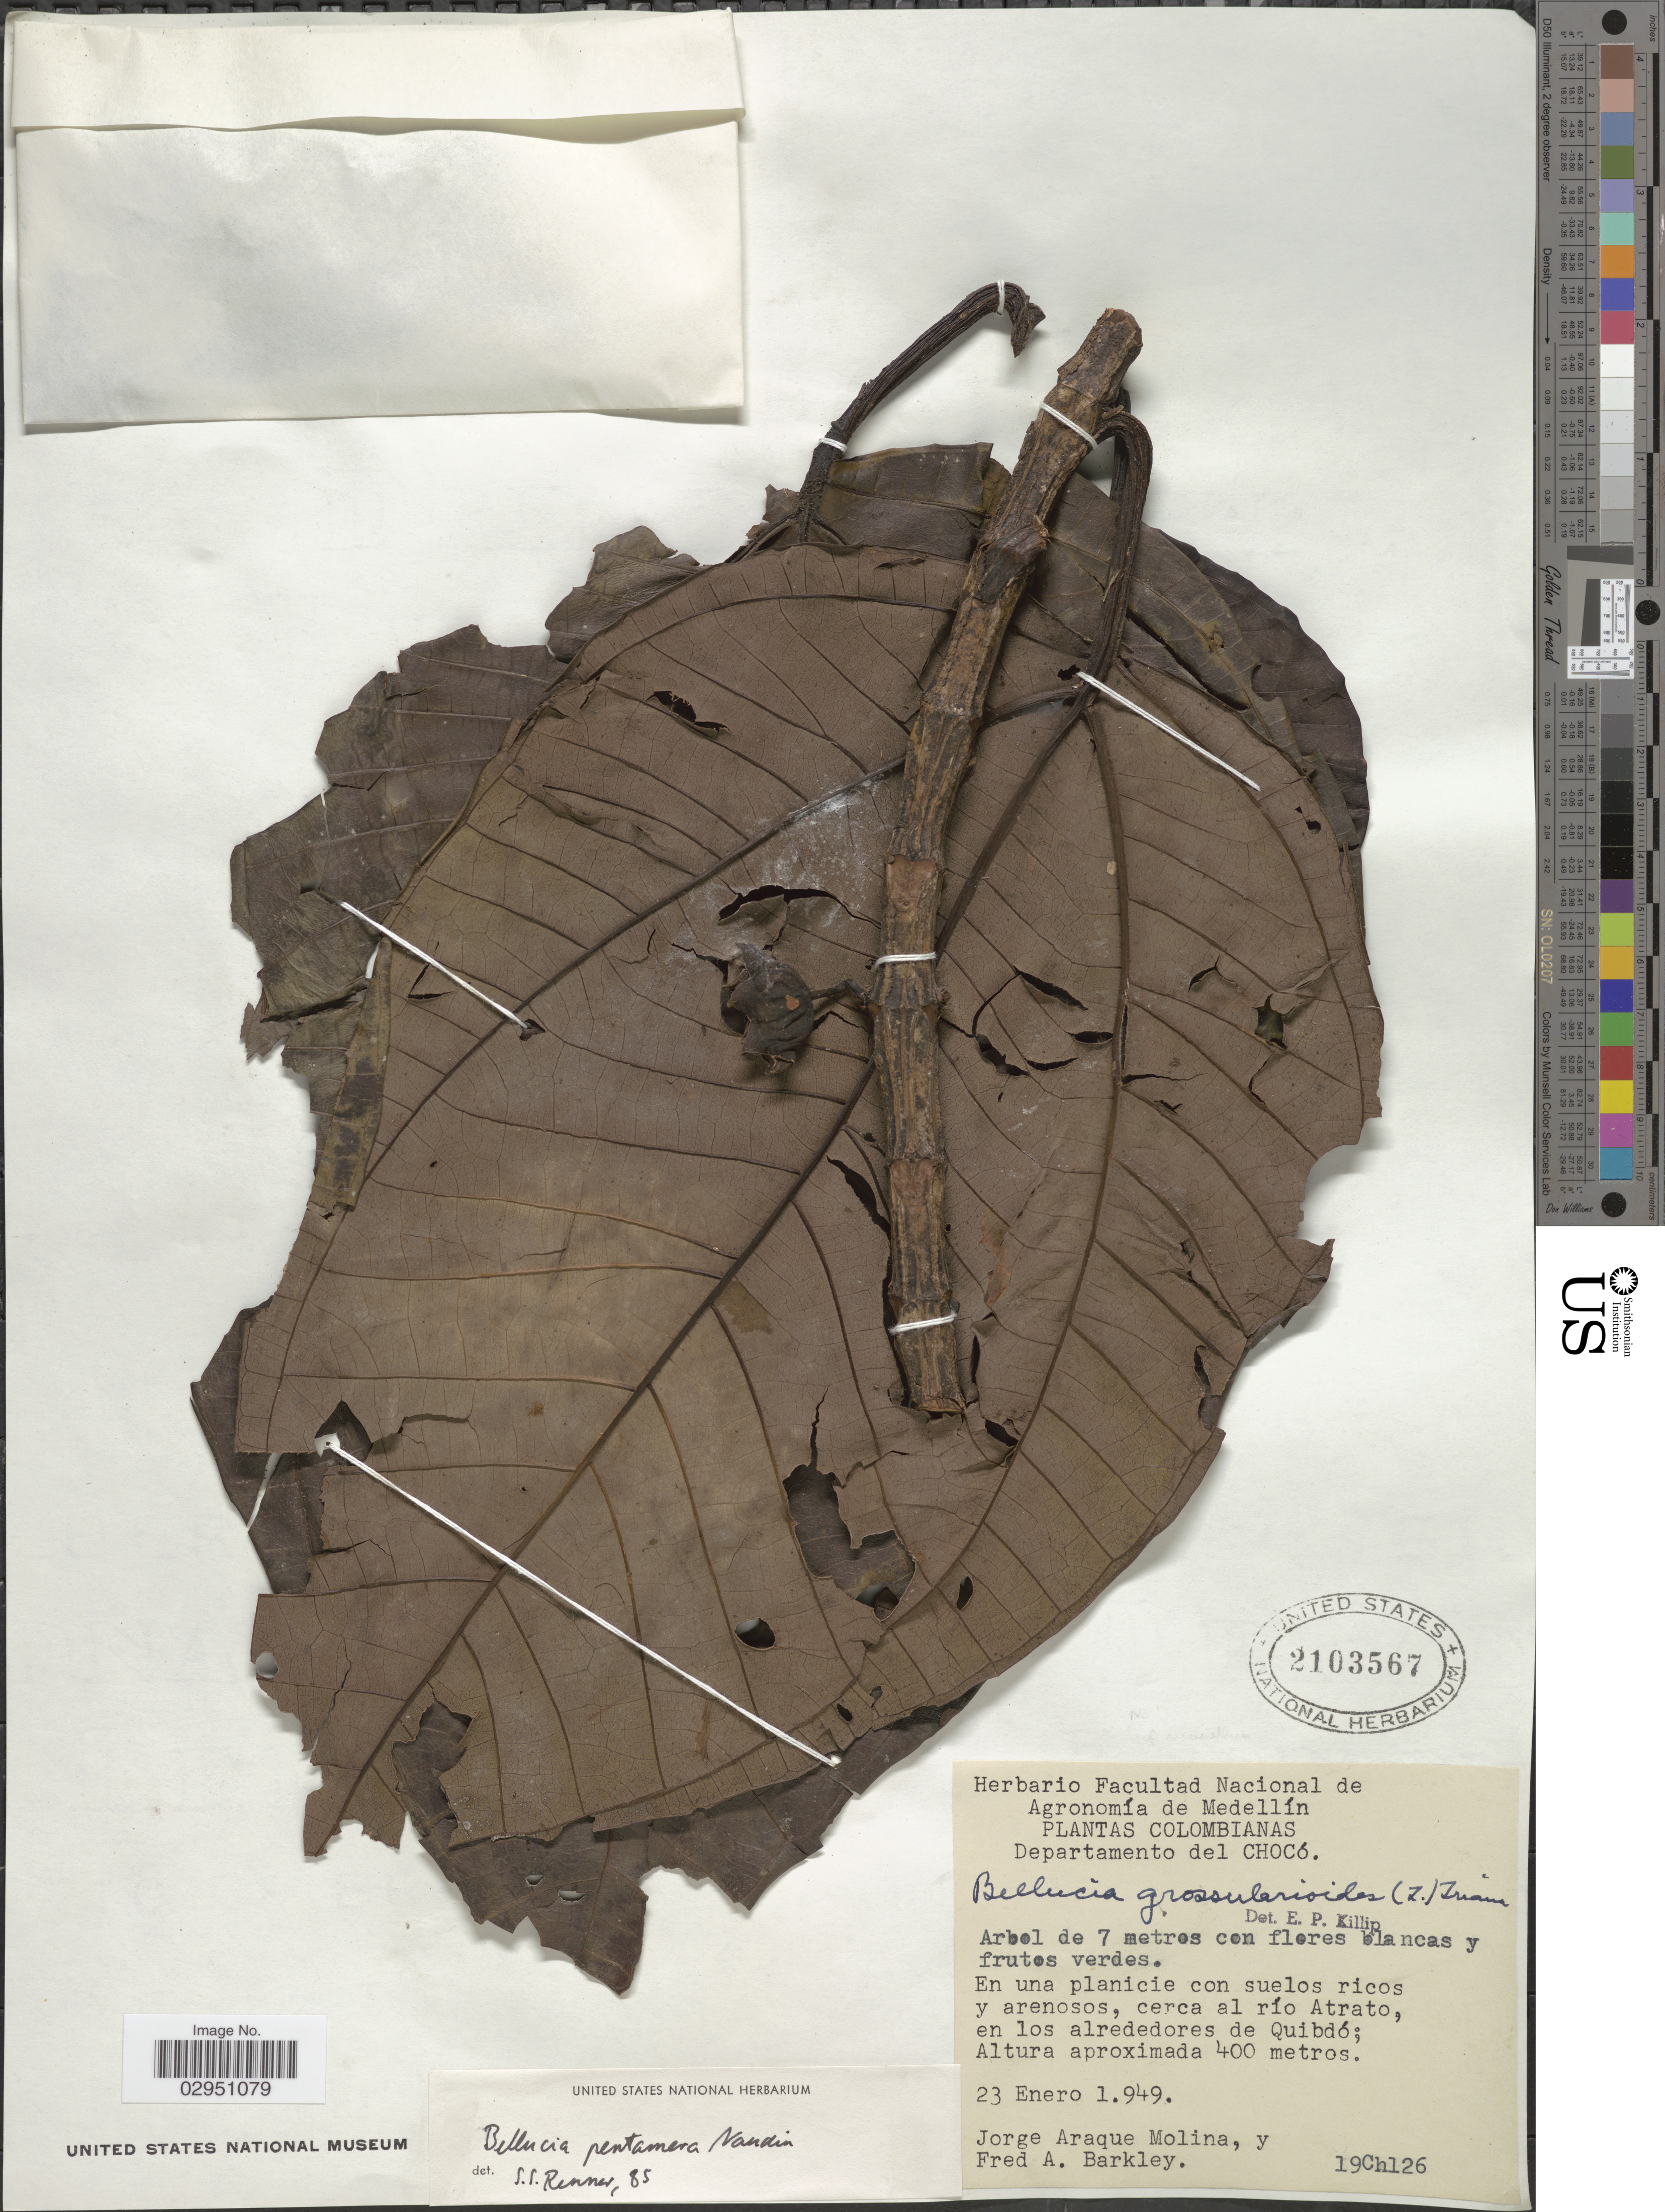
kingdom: Plantae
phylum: Tracheophyta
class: Magnoliopsida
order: Myrtales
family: Melastomataceae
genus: Bellucia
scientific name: Bellucia pentamera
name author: Naudin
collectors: J. A. Molina & F. A. Barkley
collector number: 19Ch126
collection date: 1949-01-23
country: Colombia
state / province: Chocó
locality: Departamento del Chocó. Cerca al río Atrato, en los alrededores de Quibdó.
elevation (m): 400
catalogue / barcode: US 2103567